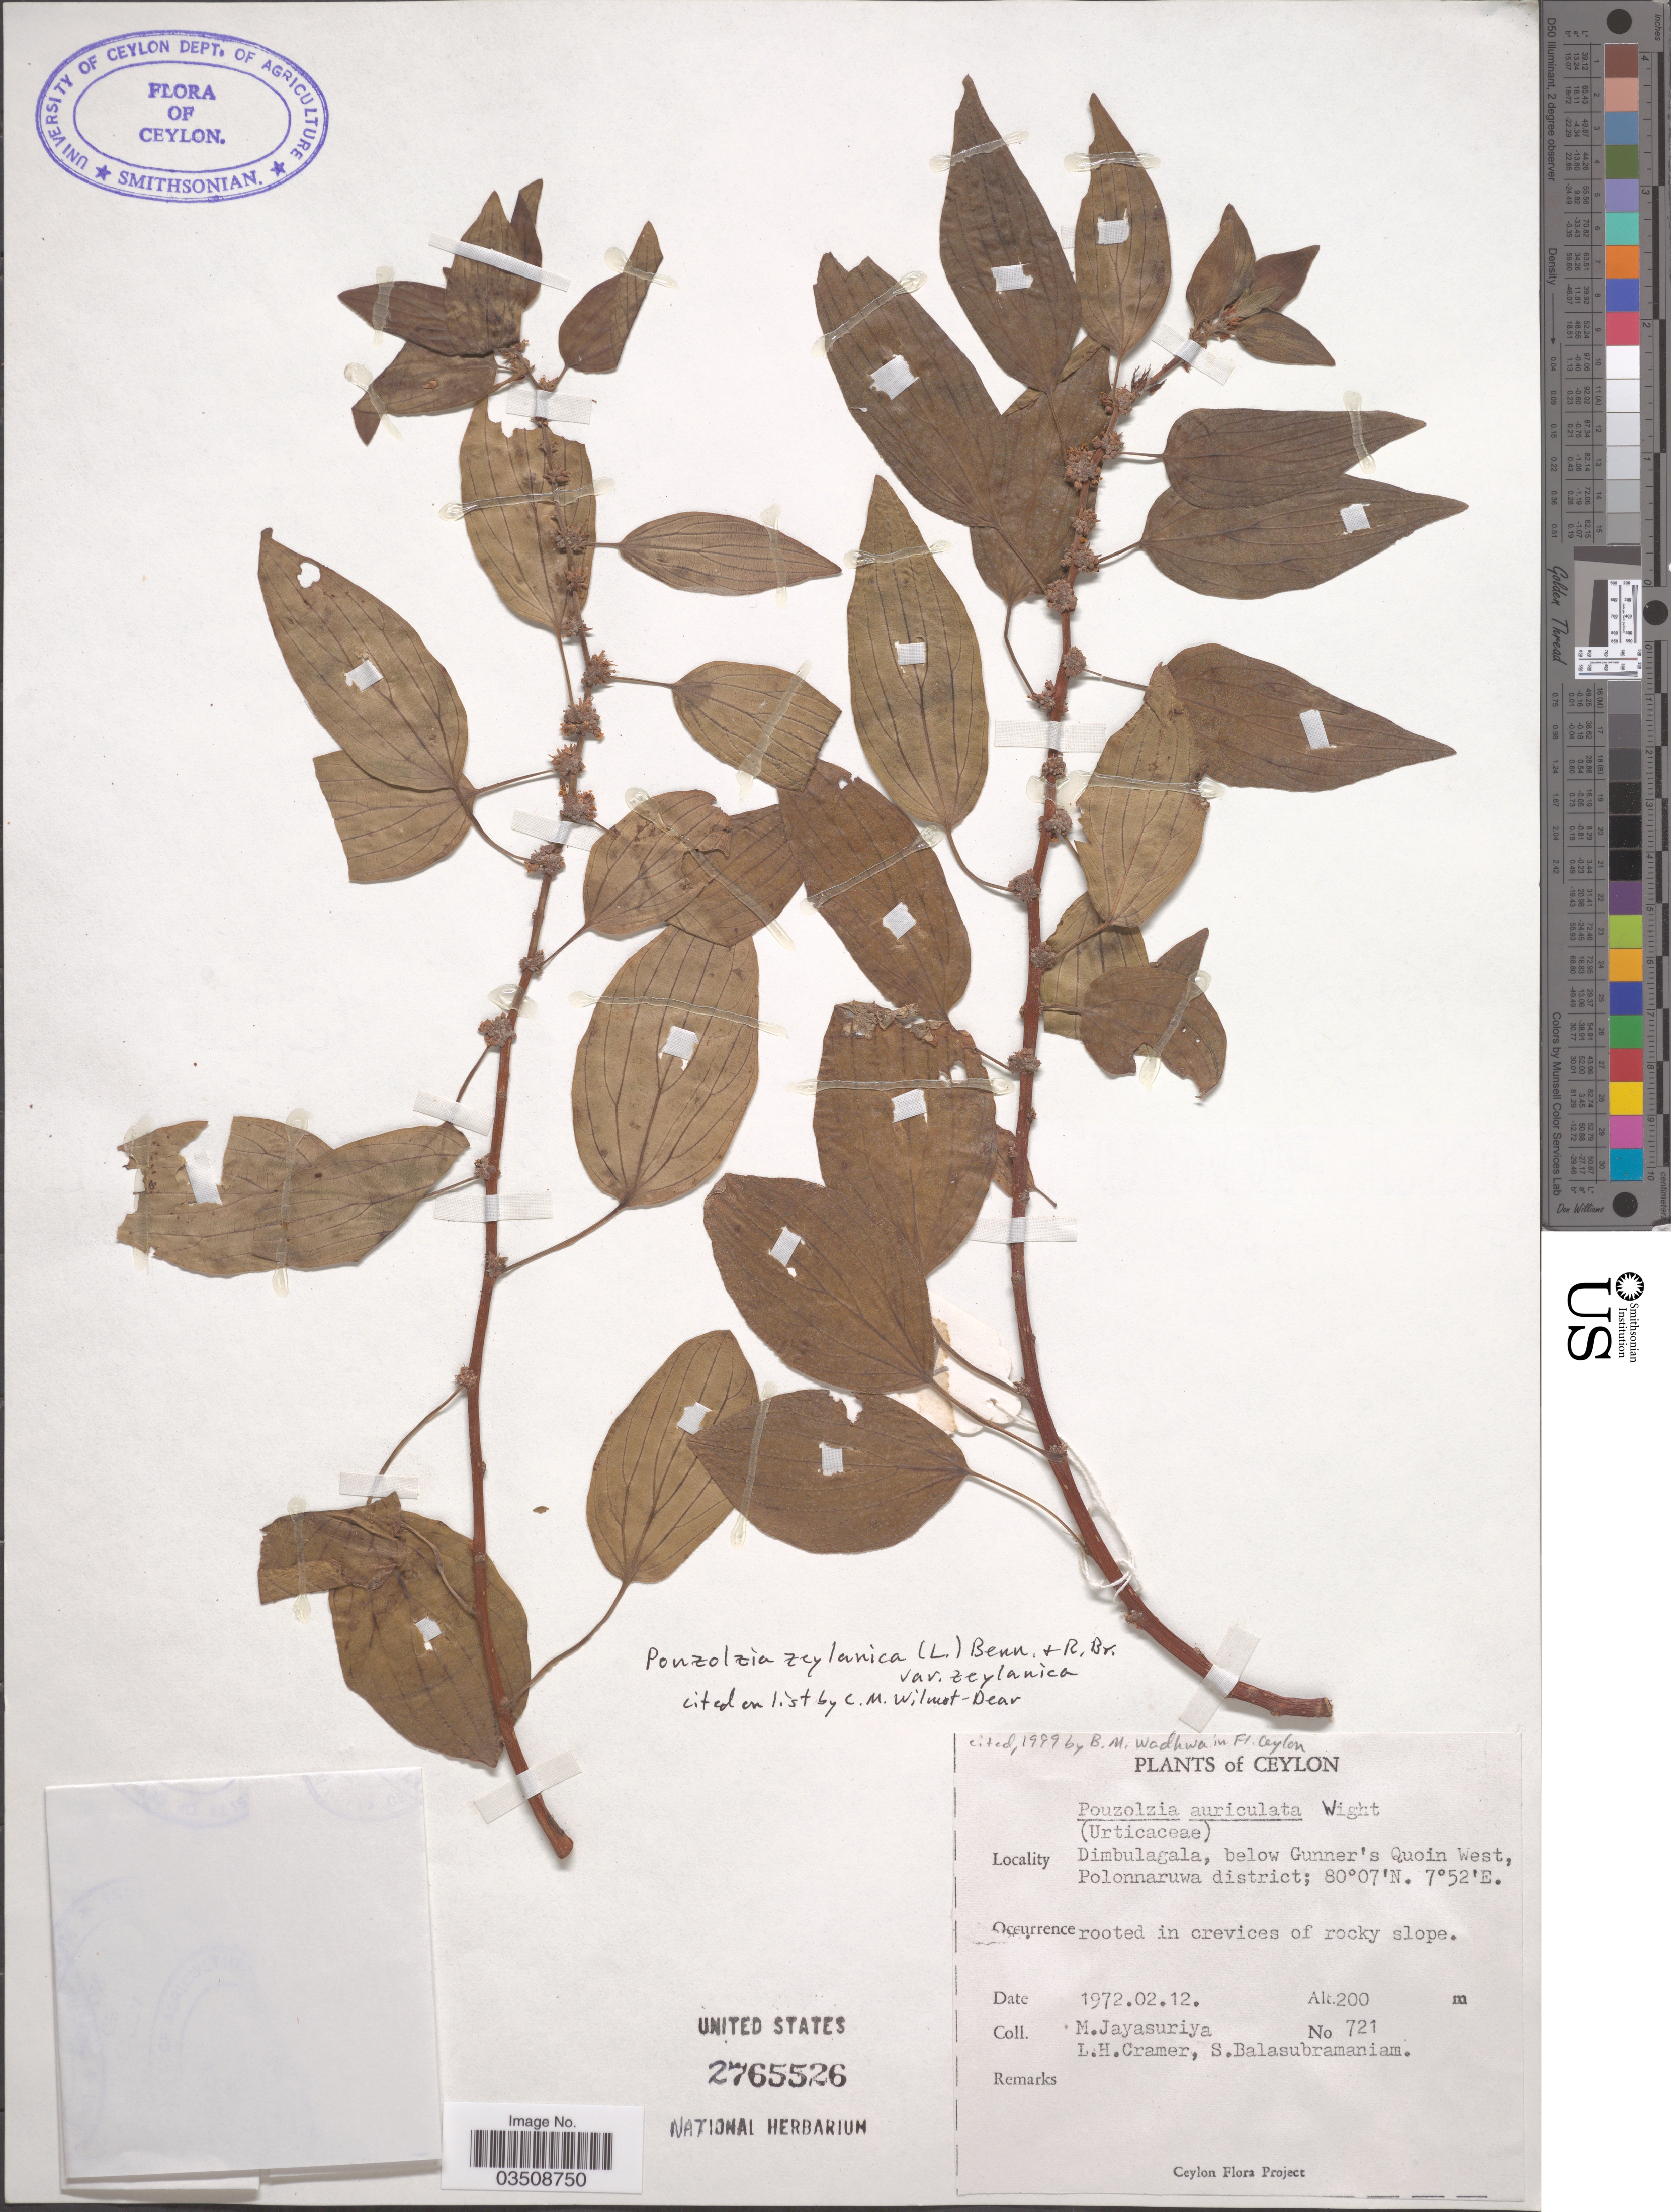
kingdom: Plantae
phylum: Tracheophyta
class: Magnoliopsida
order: Rosales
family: Urticaceae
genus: Pouzolzia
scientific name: Pouzolzia zeylanica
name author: (L.) Benn.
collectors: M. Jayasuriya, L. H. Cramer & S. Balasubramaniam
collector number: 721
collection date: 1972-02-12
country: Sri Lanka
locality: Ceylon. Dimbulagala, below Gunner's Quoin West, Polonnaruwa district.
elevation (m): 200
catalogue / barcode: US 2765526